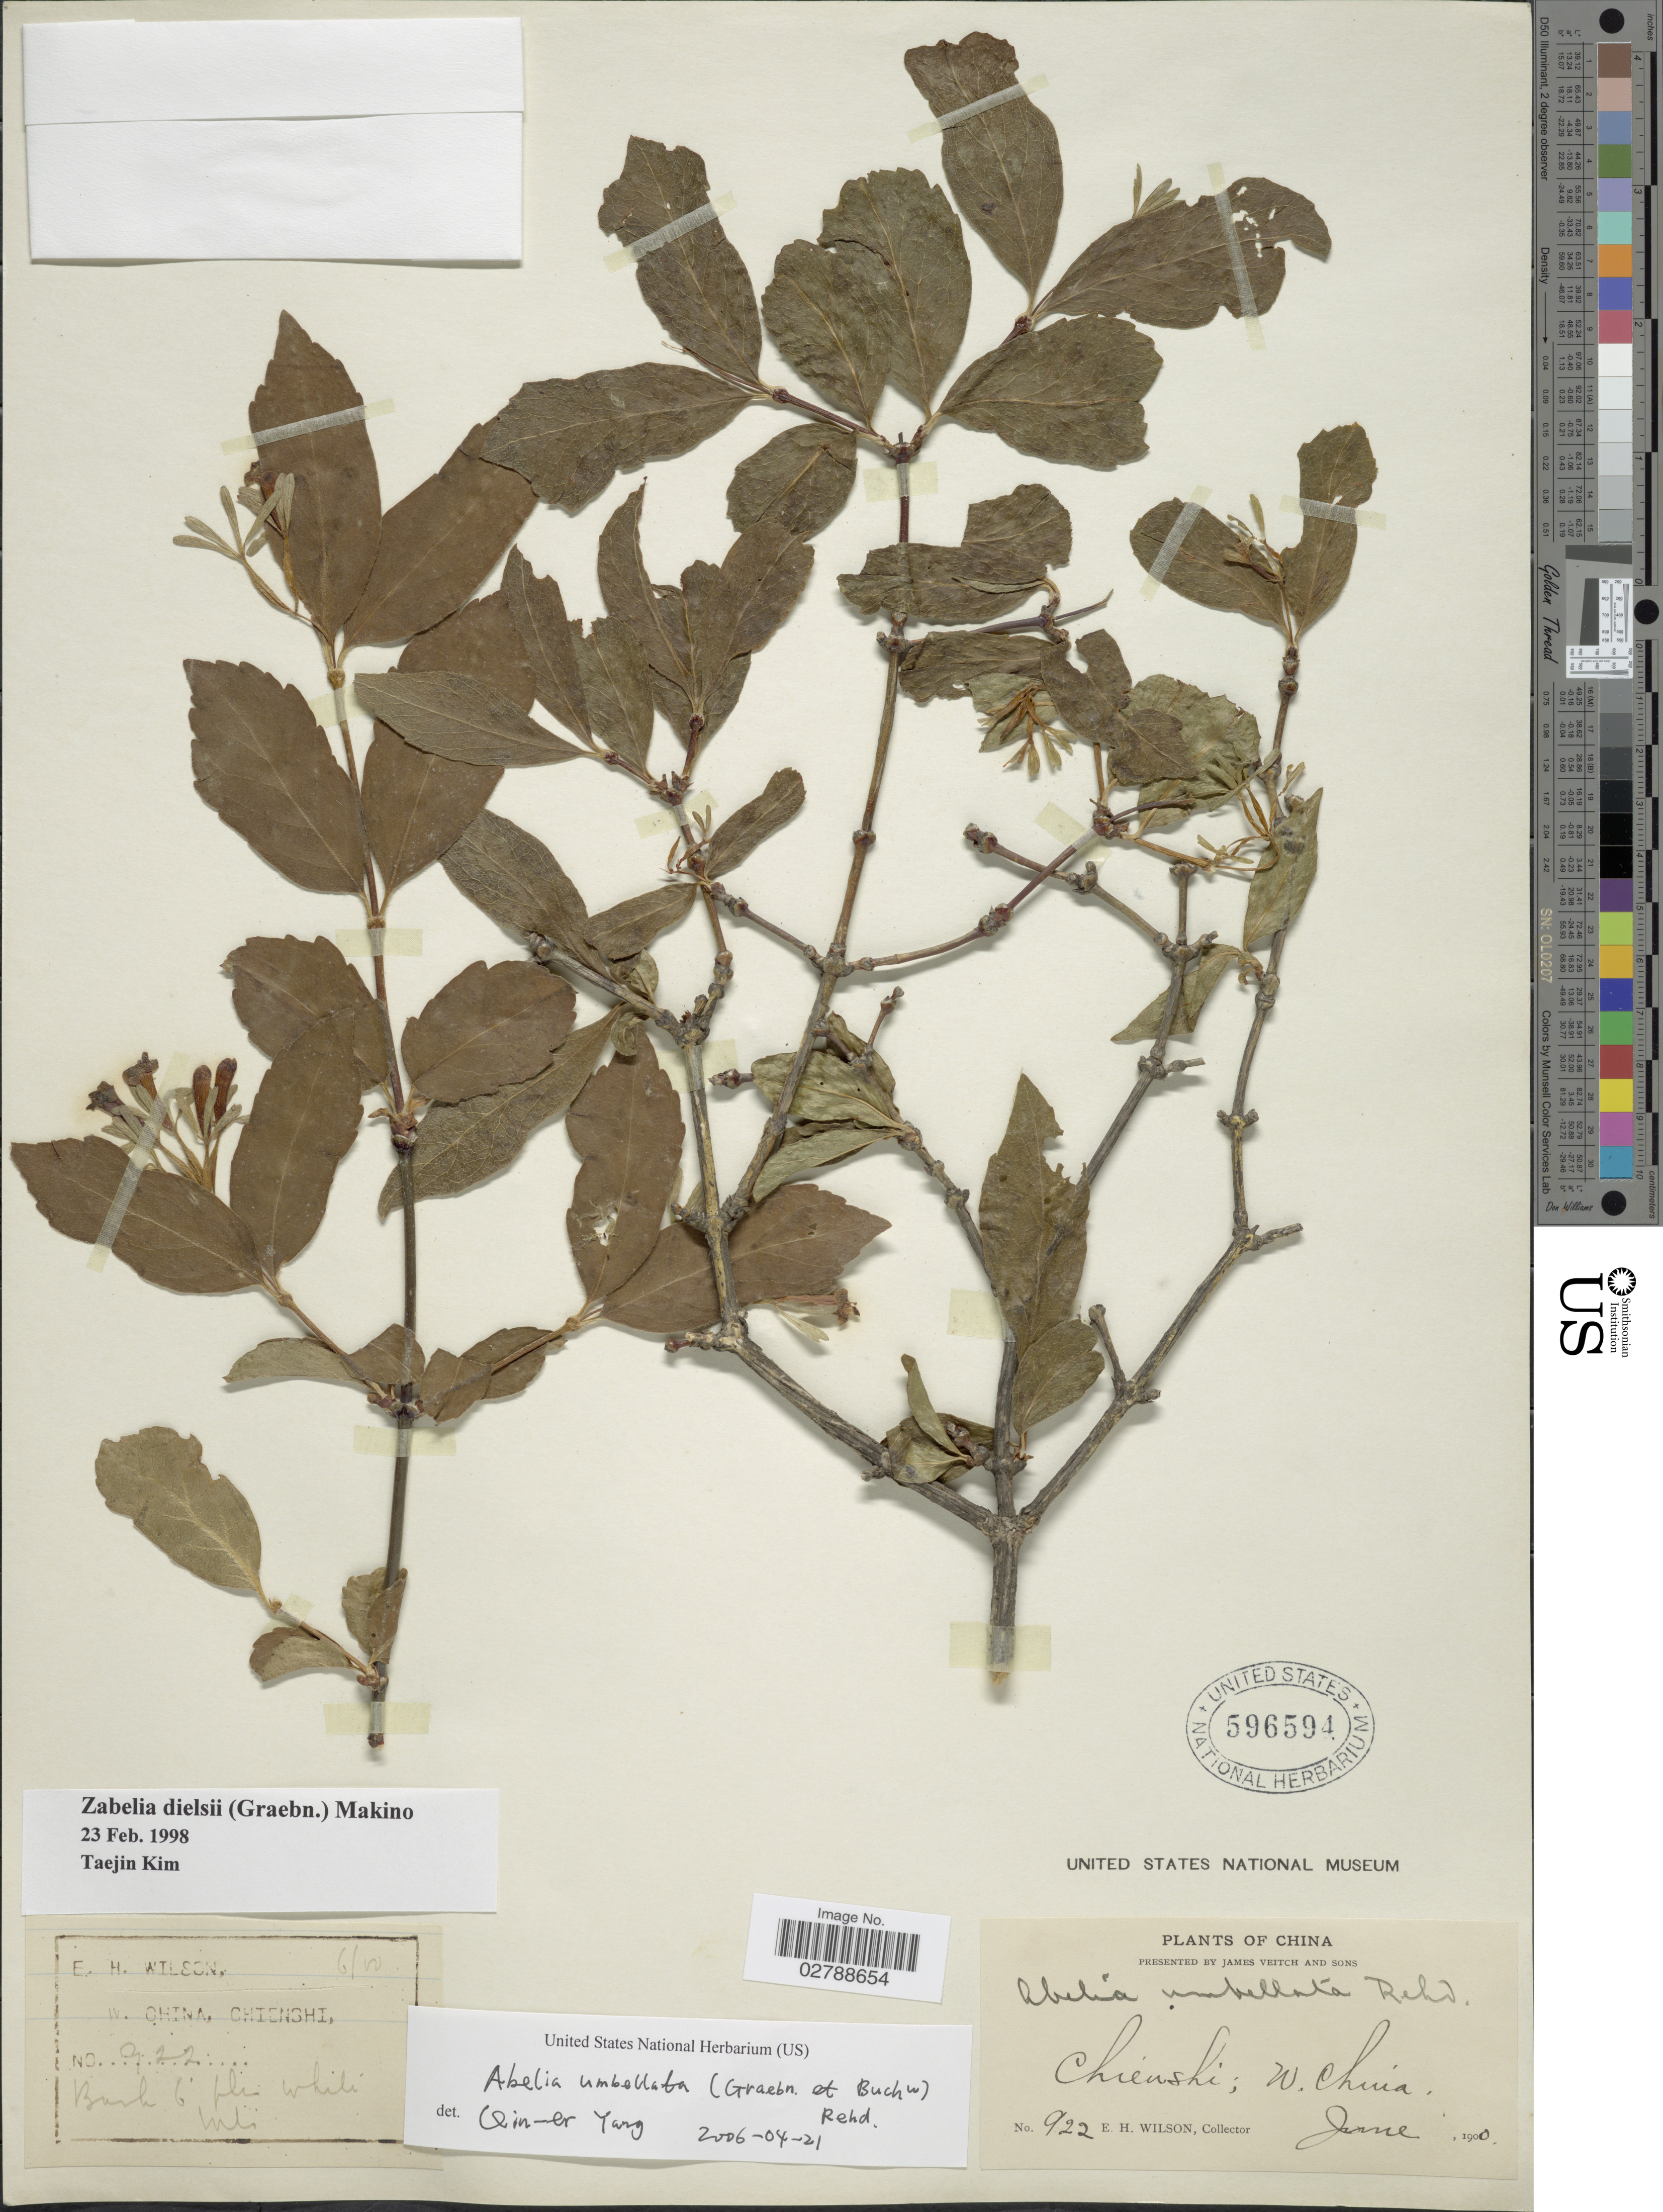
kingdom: Plantae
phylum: Tracheophyta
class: Magnoliopsida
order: Dipsacales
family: Caprifoliaceae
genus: Zabelia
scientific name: Zabelia dielsii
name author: (Graebn.) Makino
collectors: E. Wilson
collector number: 922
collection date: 1900-06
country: China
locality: Chienshi; W. China.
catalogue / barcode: US 596594